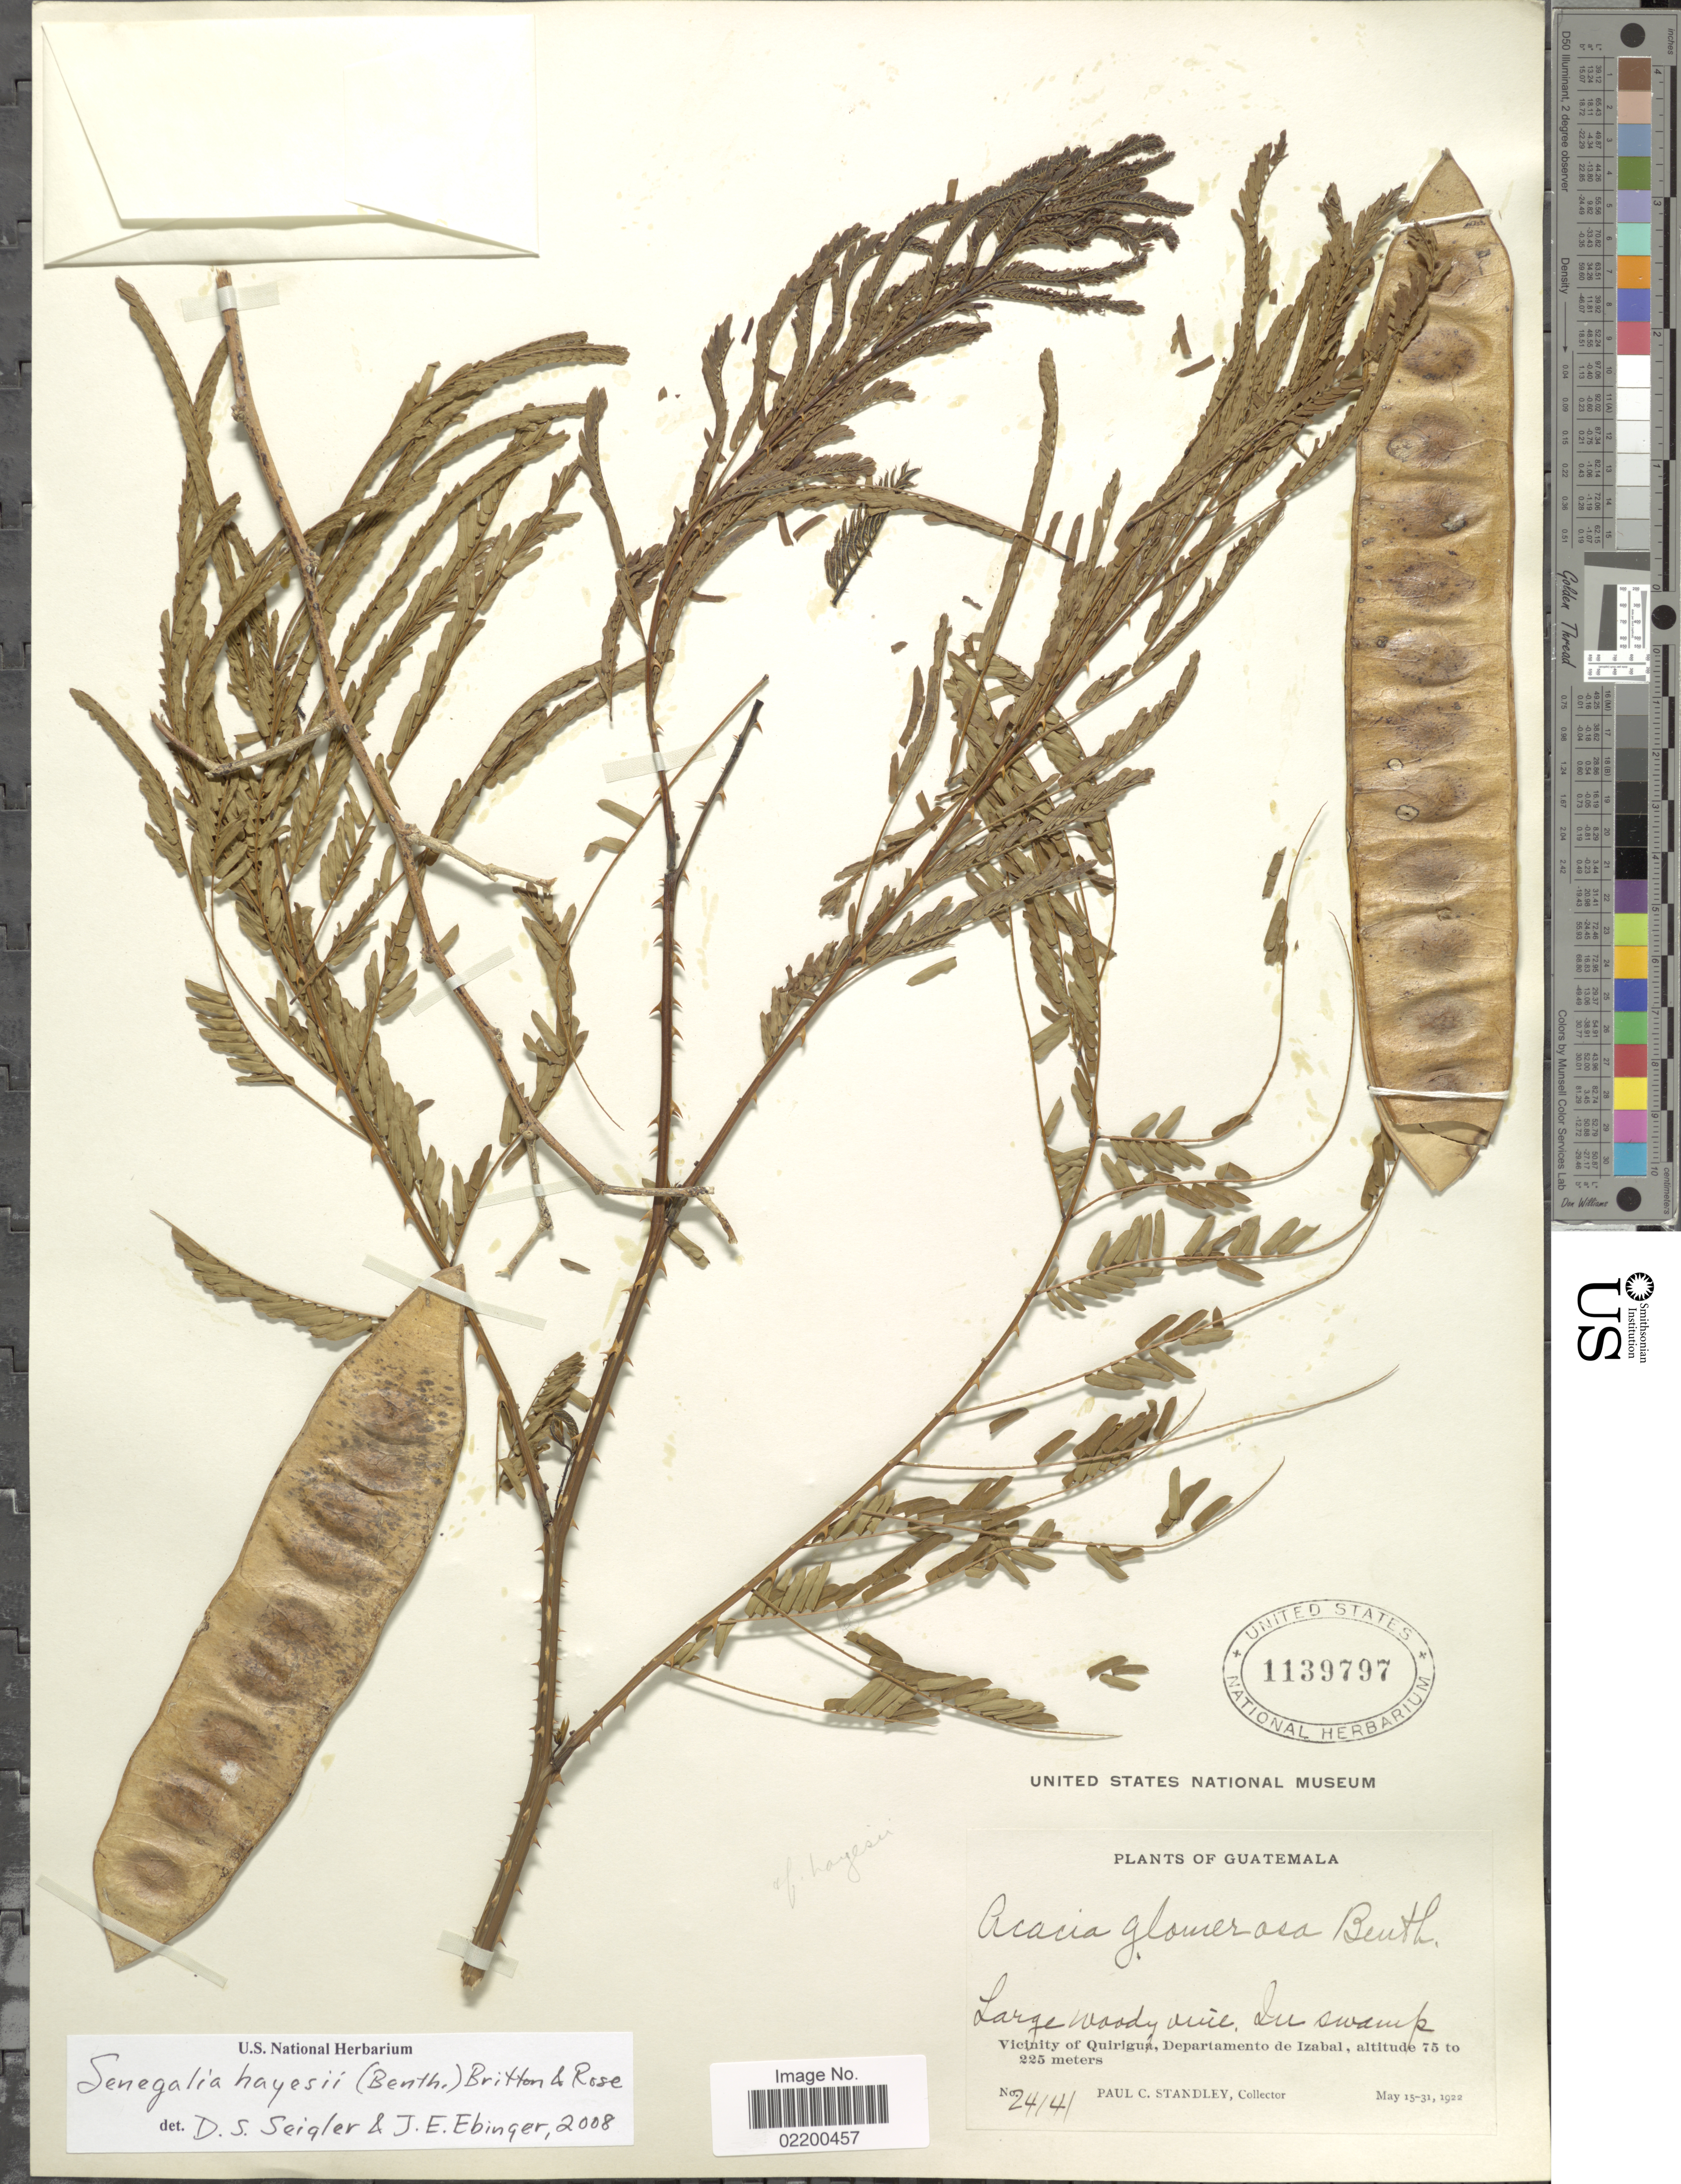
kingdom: Plantae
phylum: Tracheophyta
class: Magnoliopsida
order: Fabales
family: Fabaceae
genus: Senegalia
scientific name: Senegalia hayesii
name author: (Benth.) Britton & Rose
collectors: P. C. Standley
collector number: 24141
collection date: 1922-05-15/1922-05-31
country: Guatemala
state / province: Izabal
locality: Vicinity of Quirigua, Departamento de Izabal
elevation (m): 75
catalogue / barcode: US 1139797